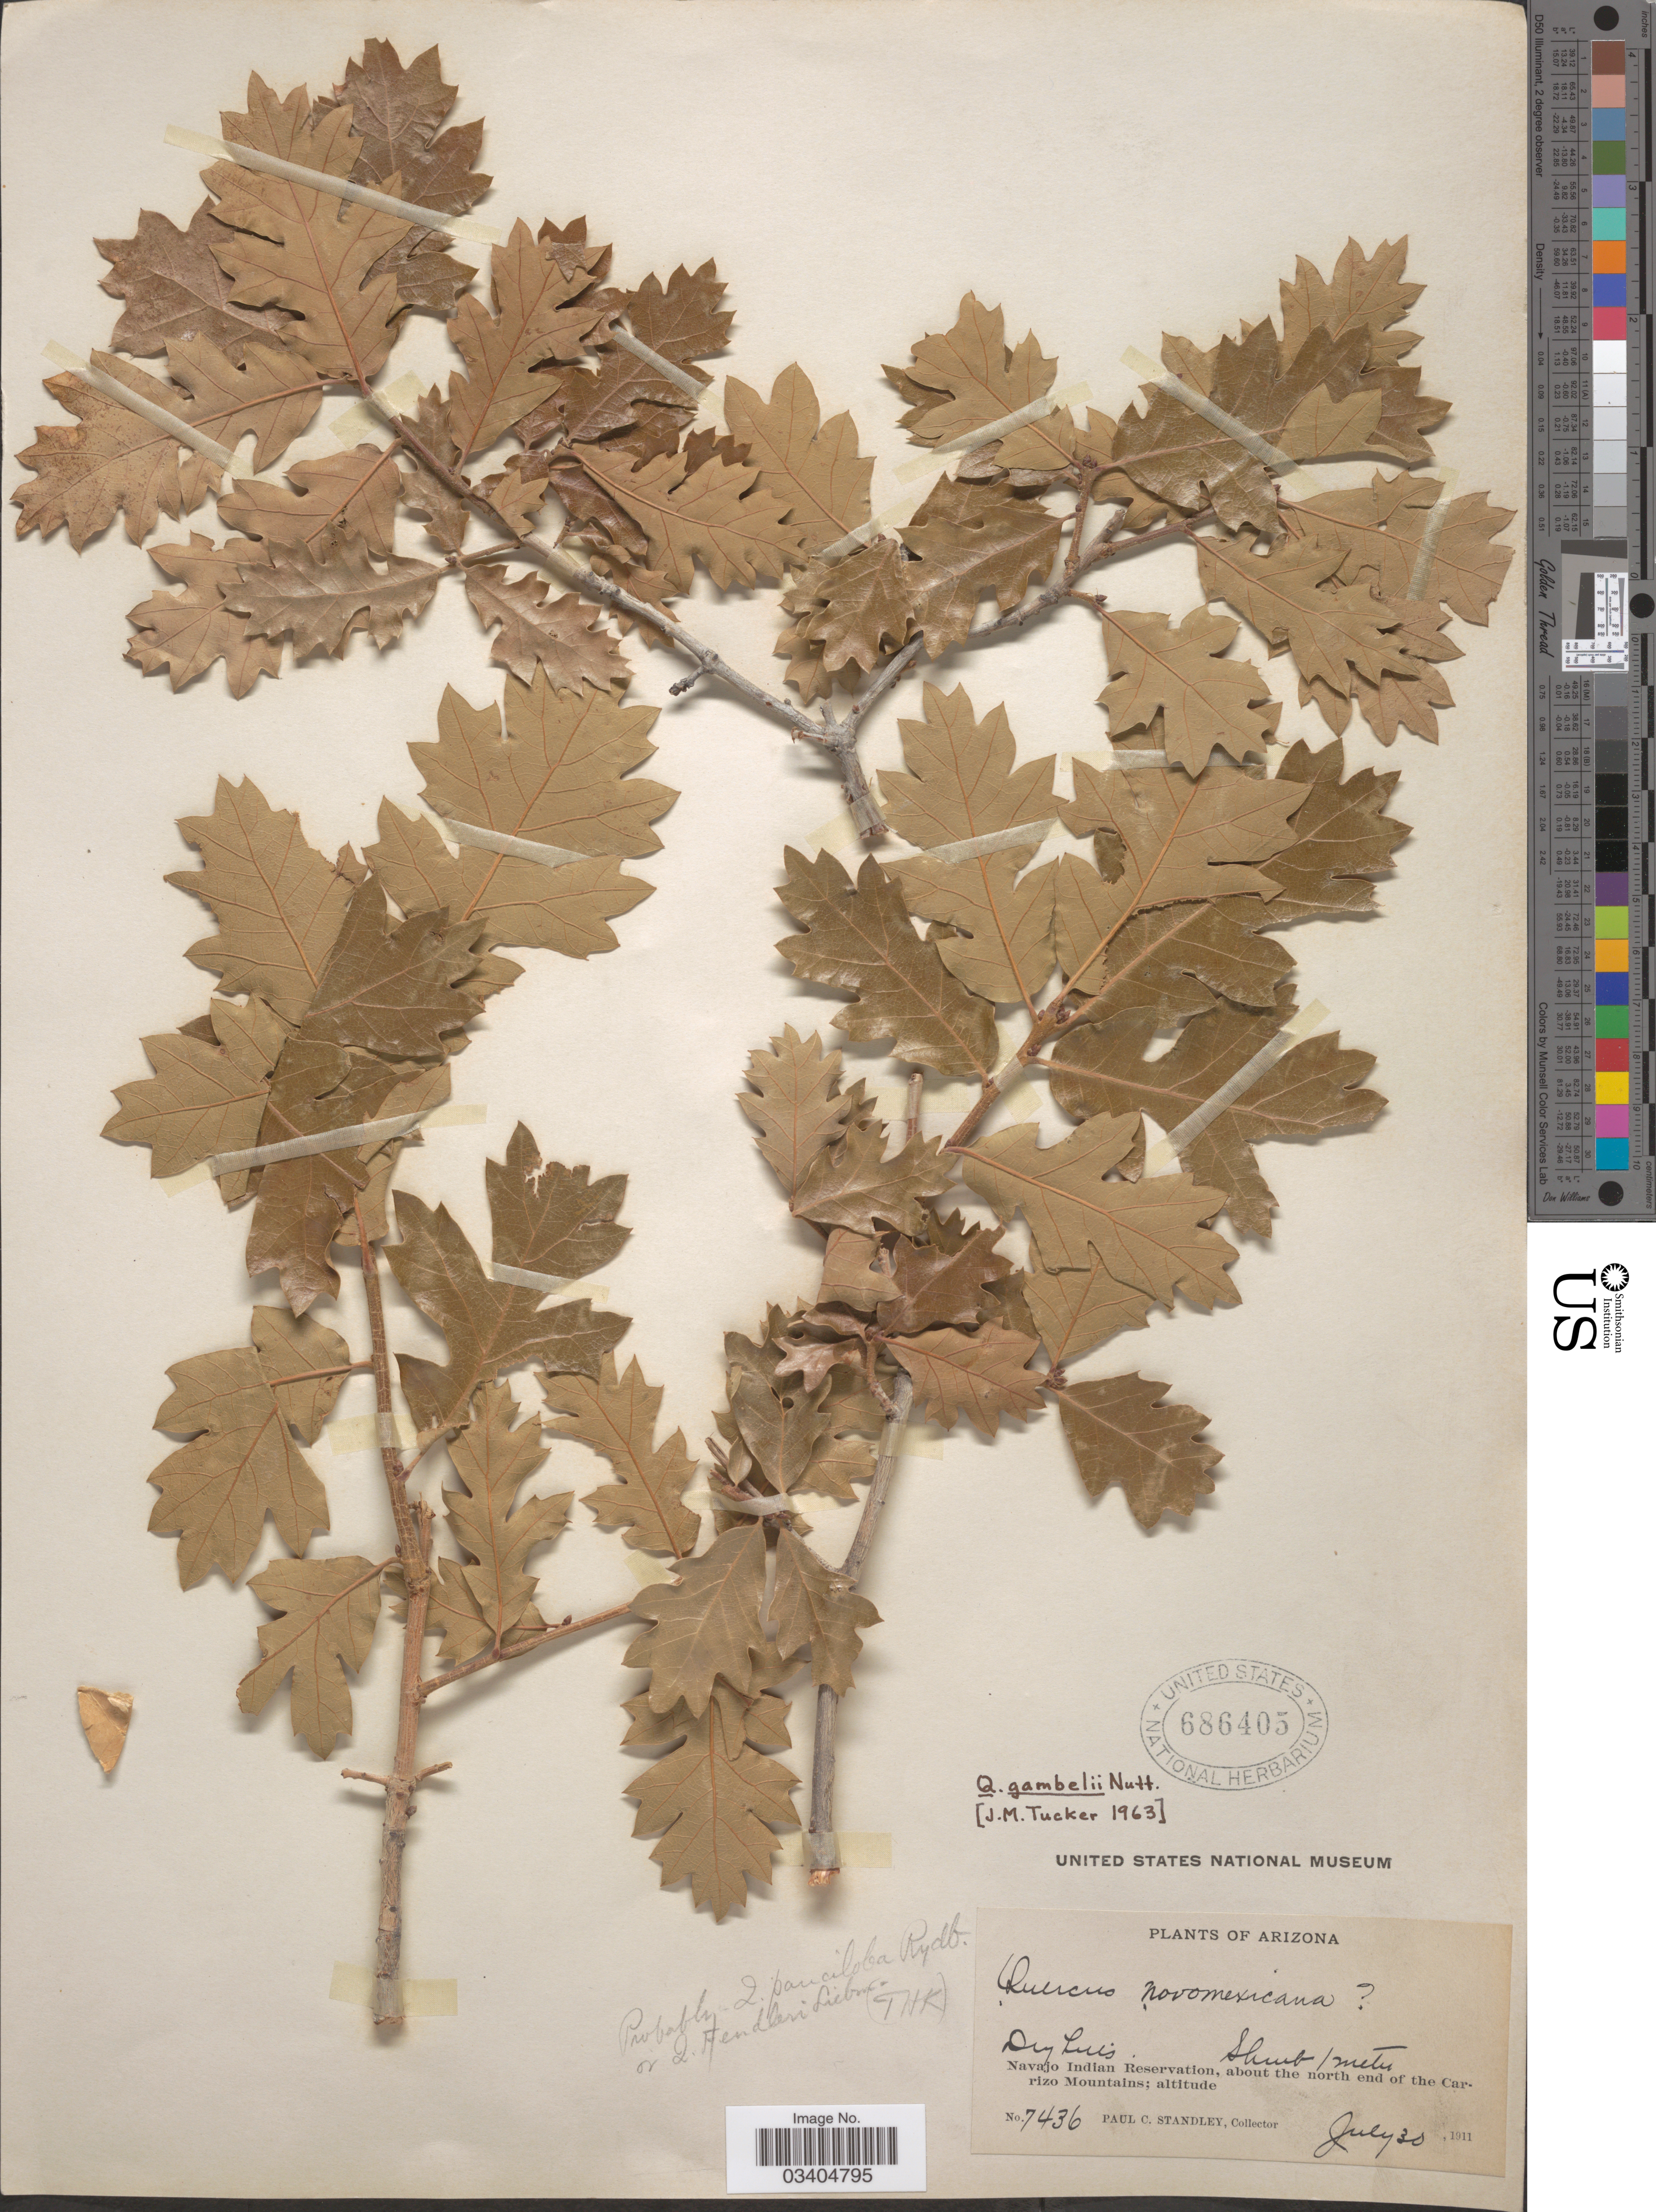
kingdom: Plantae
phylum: Tracheophyta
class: Magnoliopsida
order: Fagales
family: Fagaceae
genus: Quercus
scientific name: Quercus gambelii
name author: Nutt.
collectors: P. C. Standley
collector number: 7436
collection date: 1911-07-30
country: United States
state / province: Arizona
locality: Navajo Indian Reservation, about the north end of the Carizo Mountains.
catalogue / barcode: US 686405